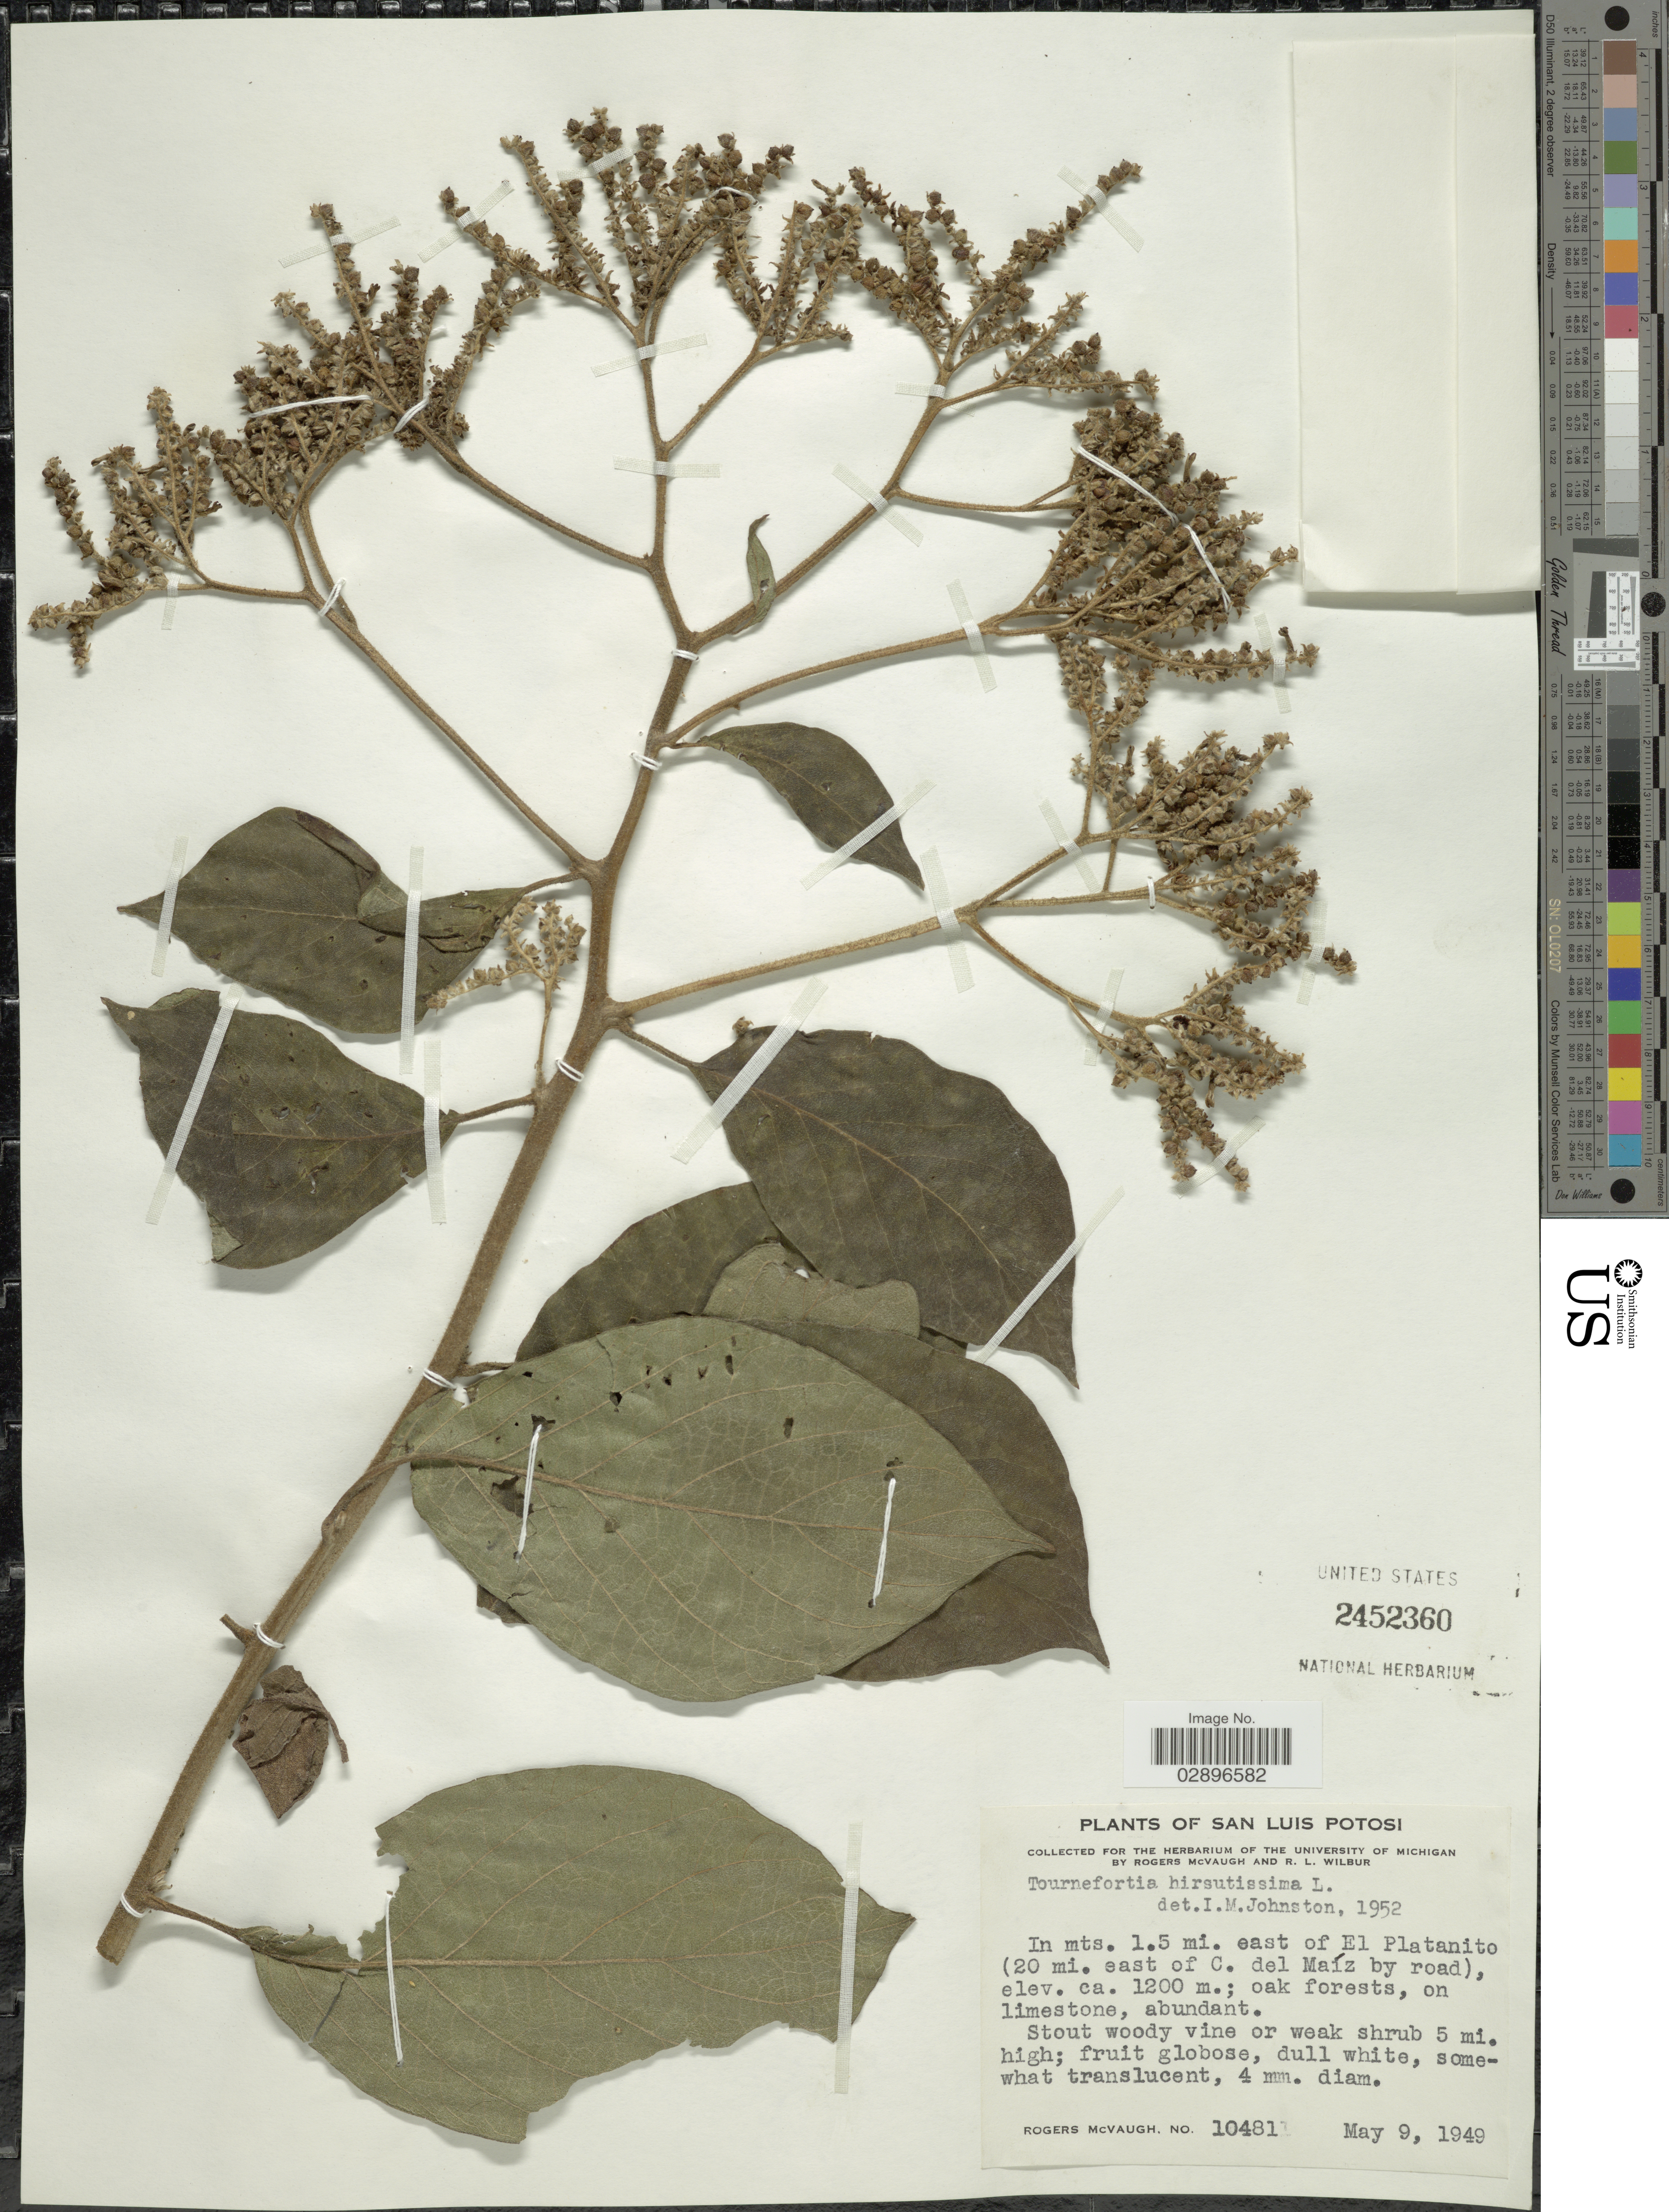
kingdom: Plantae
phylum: Tracheophyta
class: Magnoliopsida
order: Boraginales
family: Heliotropiaceae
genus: Tournefortia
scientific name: Tournefortia hirsutissima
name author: L.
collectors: R. McVaugh & R. L. Wilbur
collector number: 10481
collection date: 1949-05-09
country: Mexico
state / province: San Luis Potosí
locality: In mts. 1.5 mi. east of El Platanito (20 mi. east of C. del Maíz by road).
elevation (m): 1200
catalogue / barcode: US 2452360